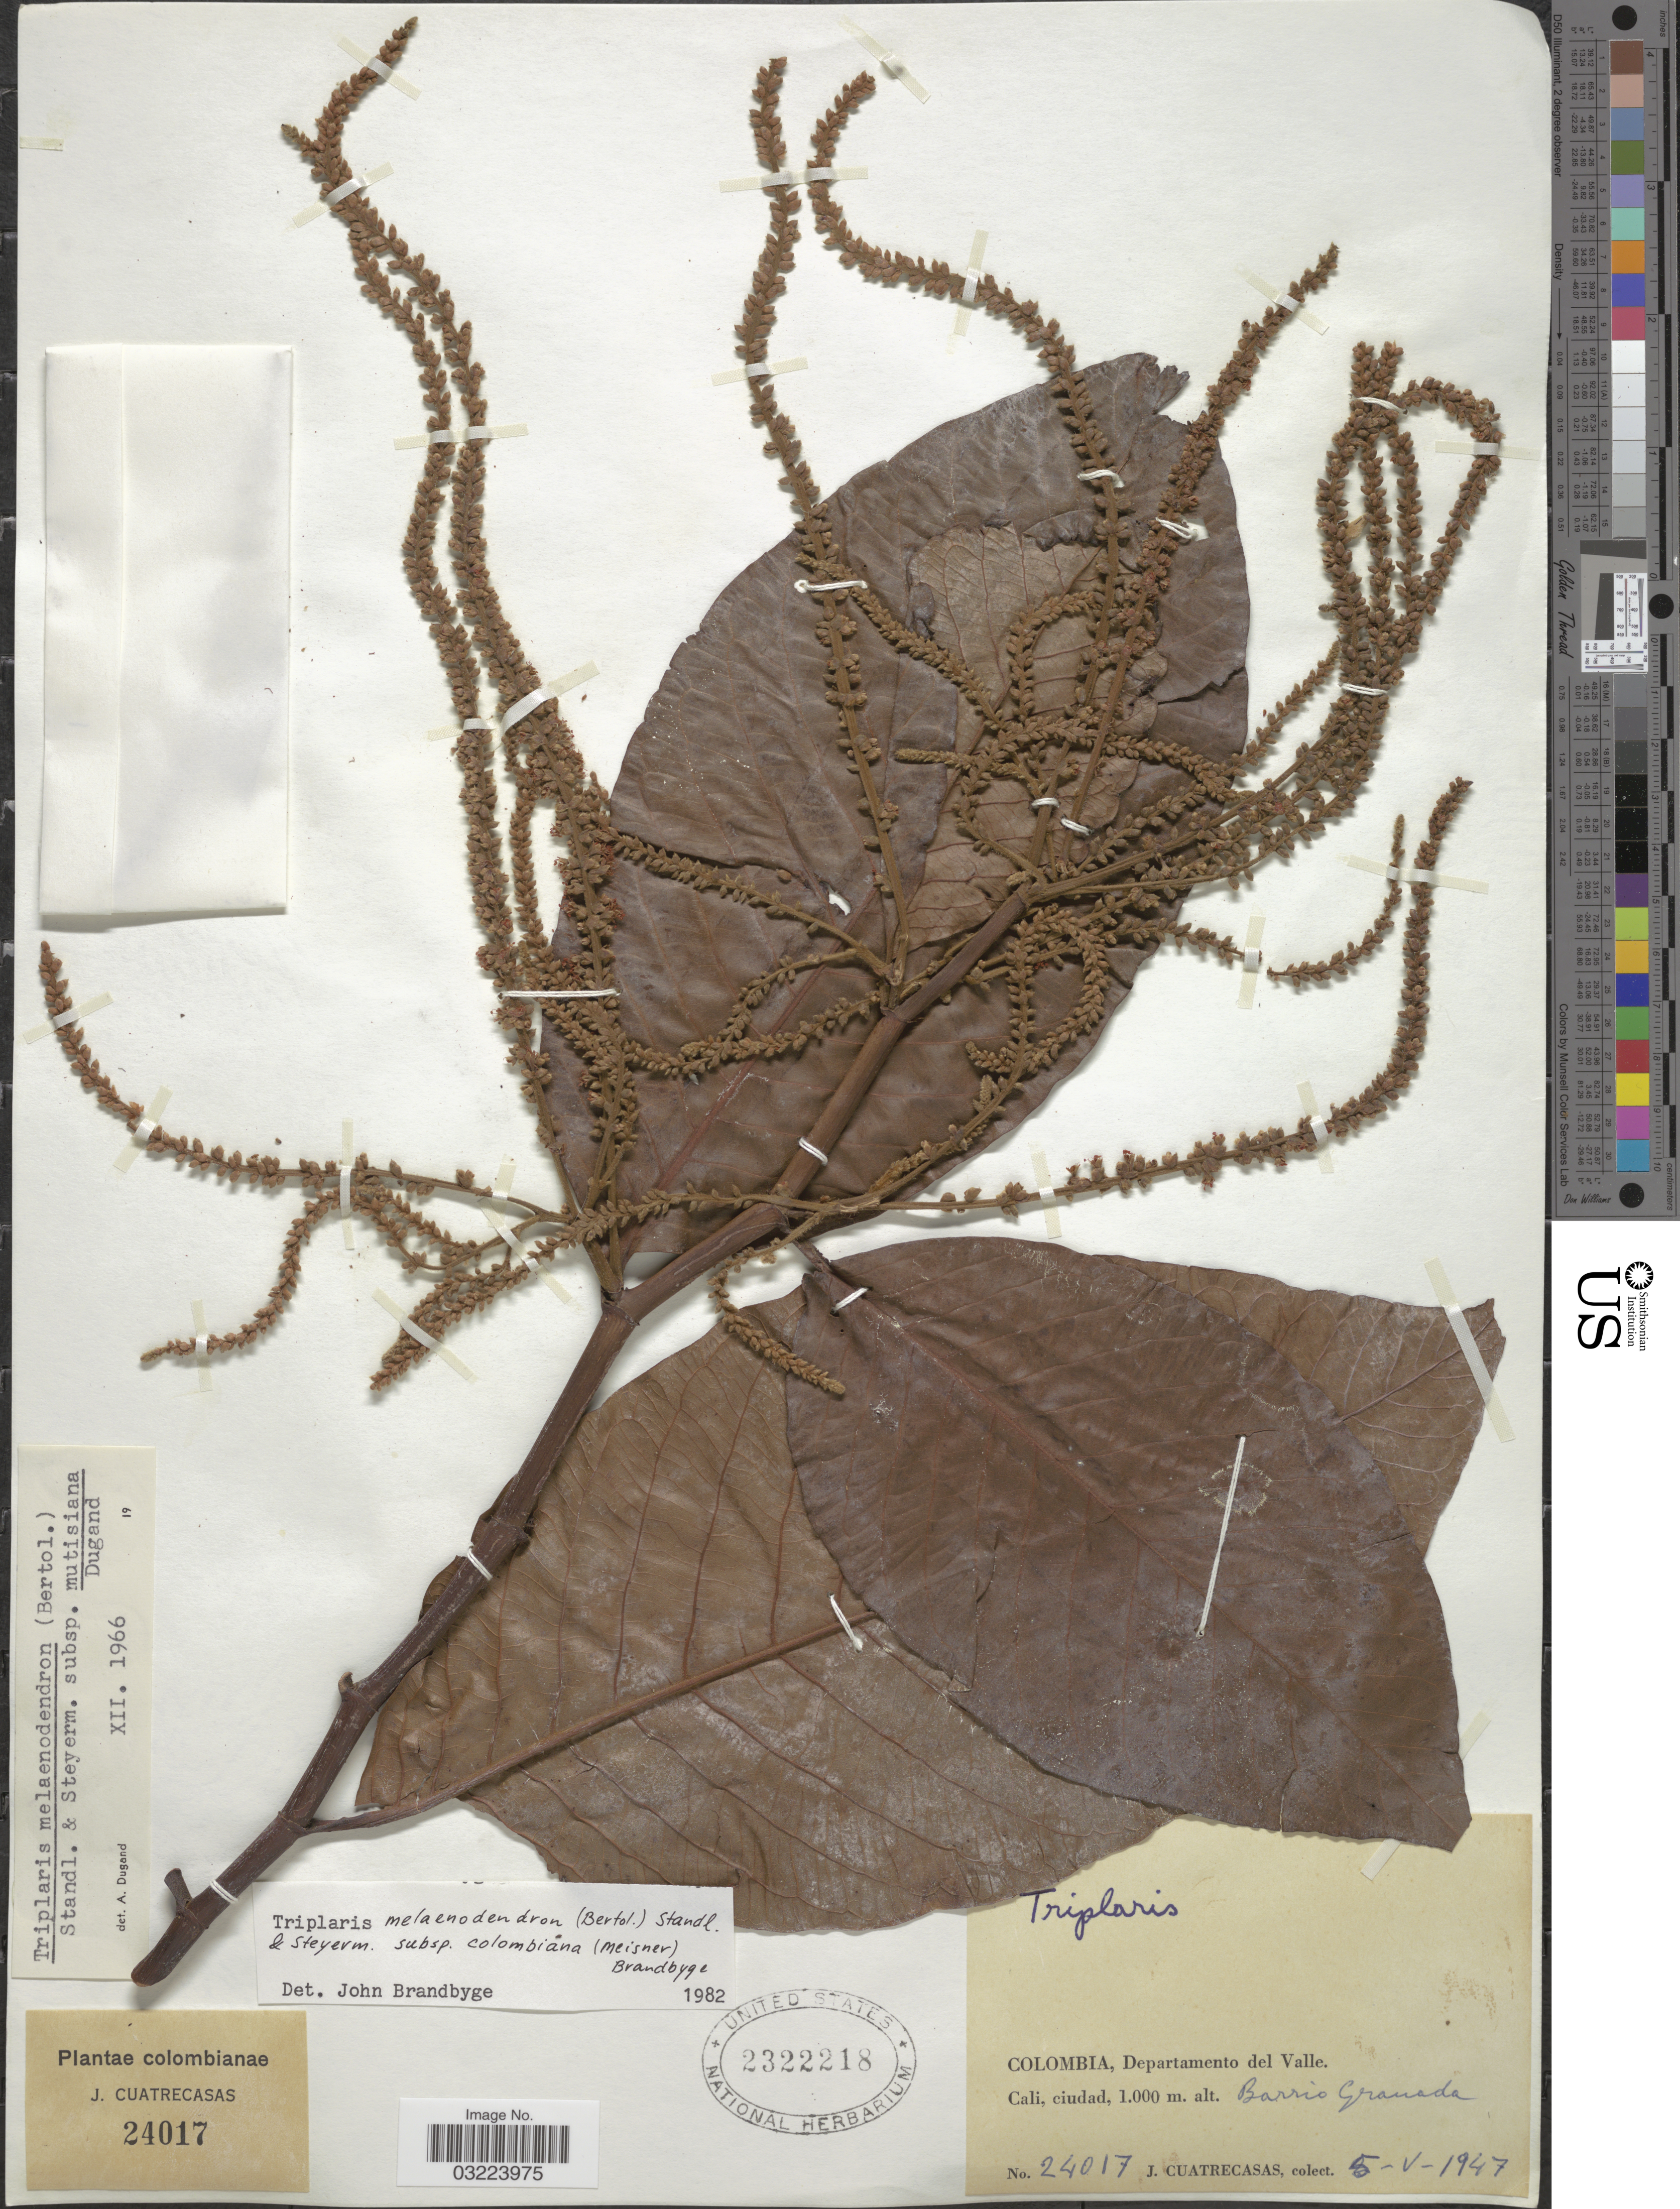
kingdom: Plantae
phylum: Tracheophyta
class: Magnoliopsida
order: Caryophyllales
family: Polygonaceae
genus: Triplaris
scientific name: Triplaris melaenodendron subsp. colombiana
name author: (Meisn.) Brandbyge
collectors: J. Cuatrecasas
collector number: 24017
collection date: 1947-05-05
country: Colombia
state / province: Valle del Cauca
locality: Departamento del Valle. Cali, ciudad. Barrio Granada.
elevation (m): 1000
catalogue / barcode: US 2322218